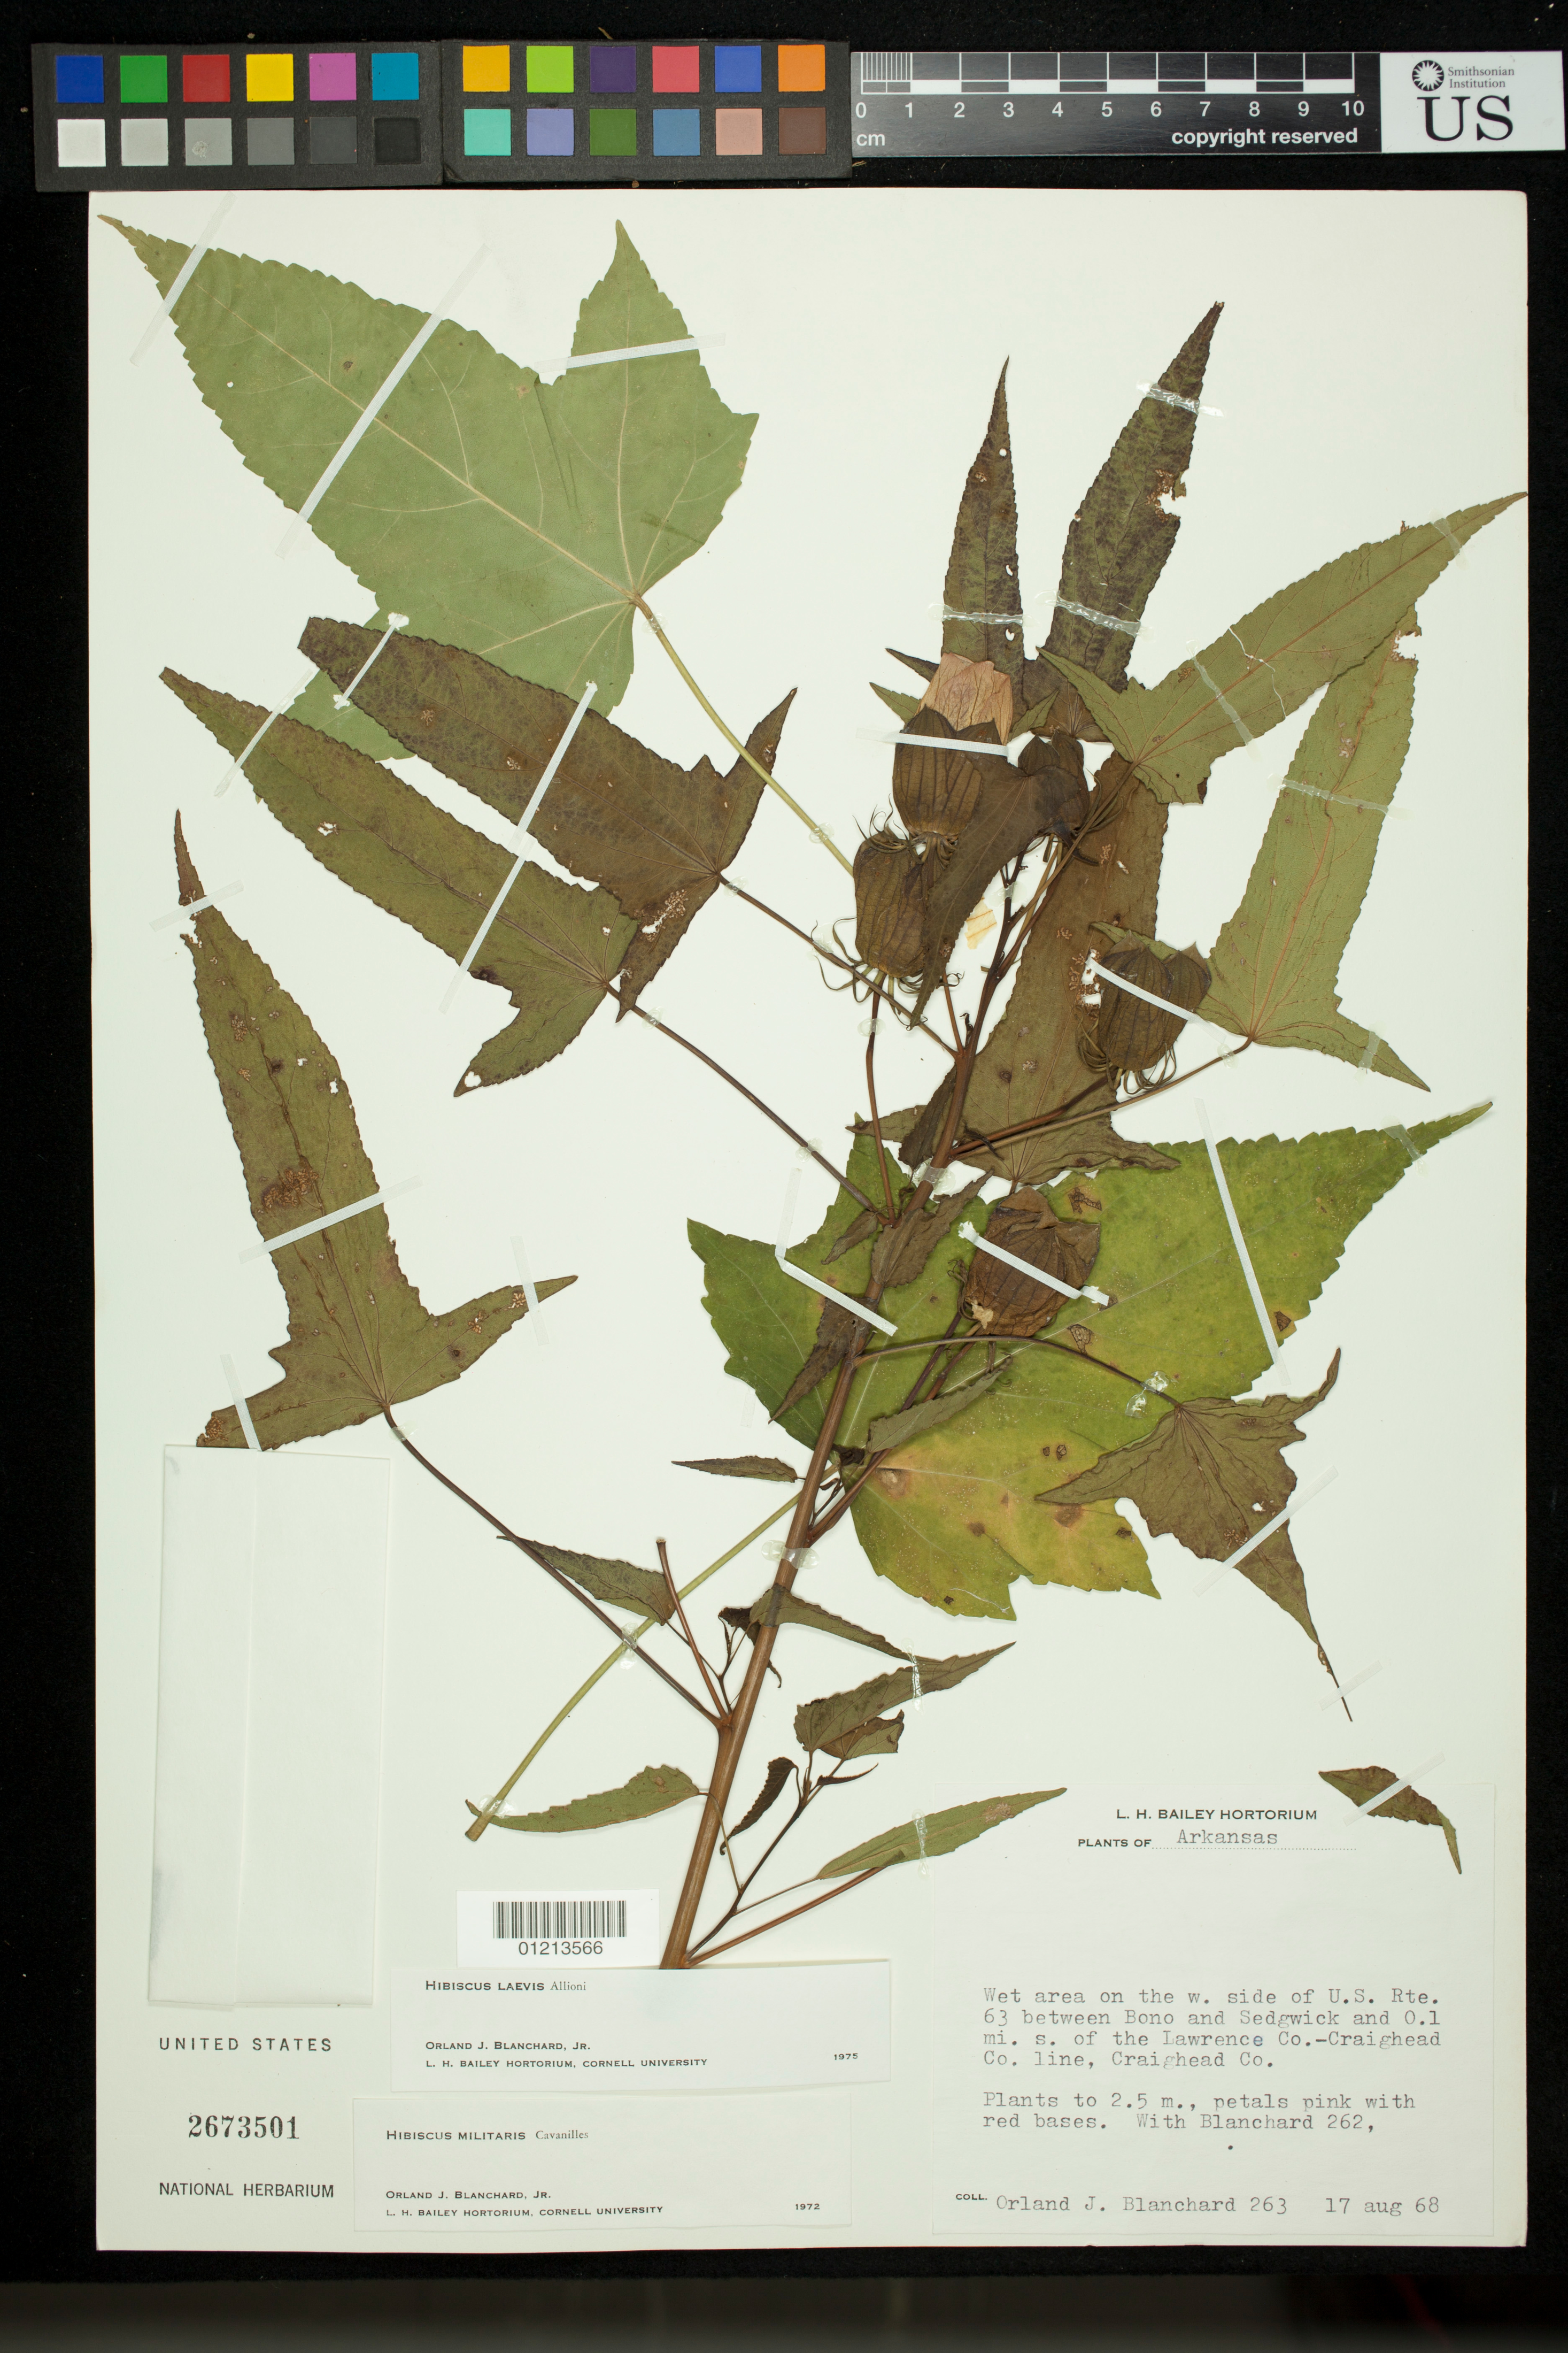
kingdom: Plantae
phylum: Tracheophyta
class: Magnoliopsida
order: Malvales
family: Malvaceae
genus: Hibiscus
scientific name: Hibiscus laevis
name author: All.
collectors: O. J. Blanchard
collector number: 263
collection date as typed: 17 Aug 1968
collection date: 1968-08-17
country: United States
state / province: Arkansas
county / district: Craighead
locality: W. side of U.S. Rte. 63 between Bono and Sedgwick and 0.1 mi. s. of the Lawrence Co.-Craighead Co. line, Craighead Co.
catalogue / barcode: US 2673501